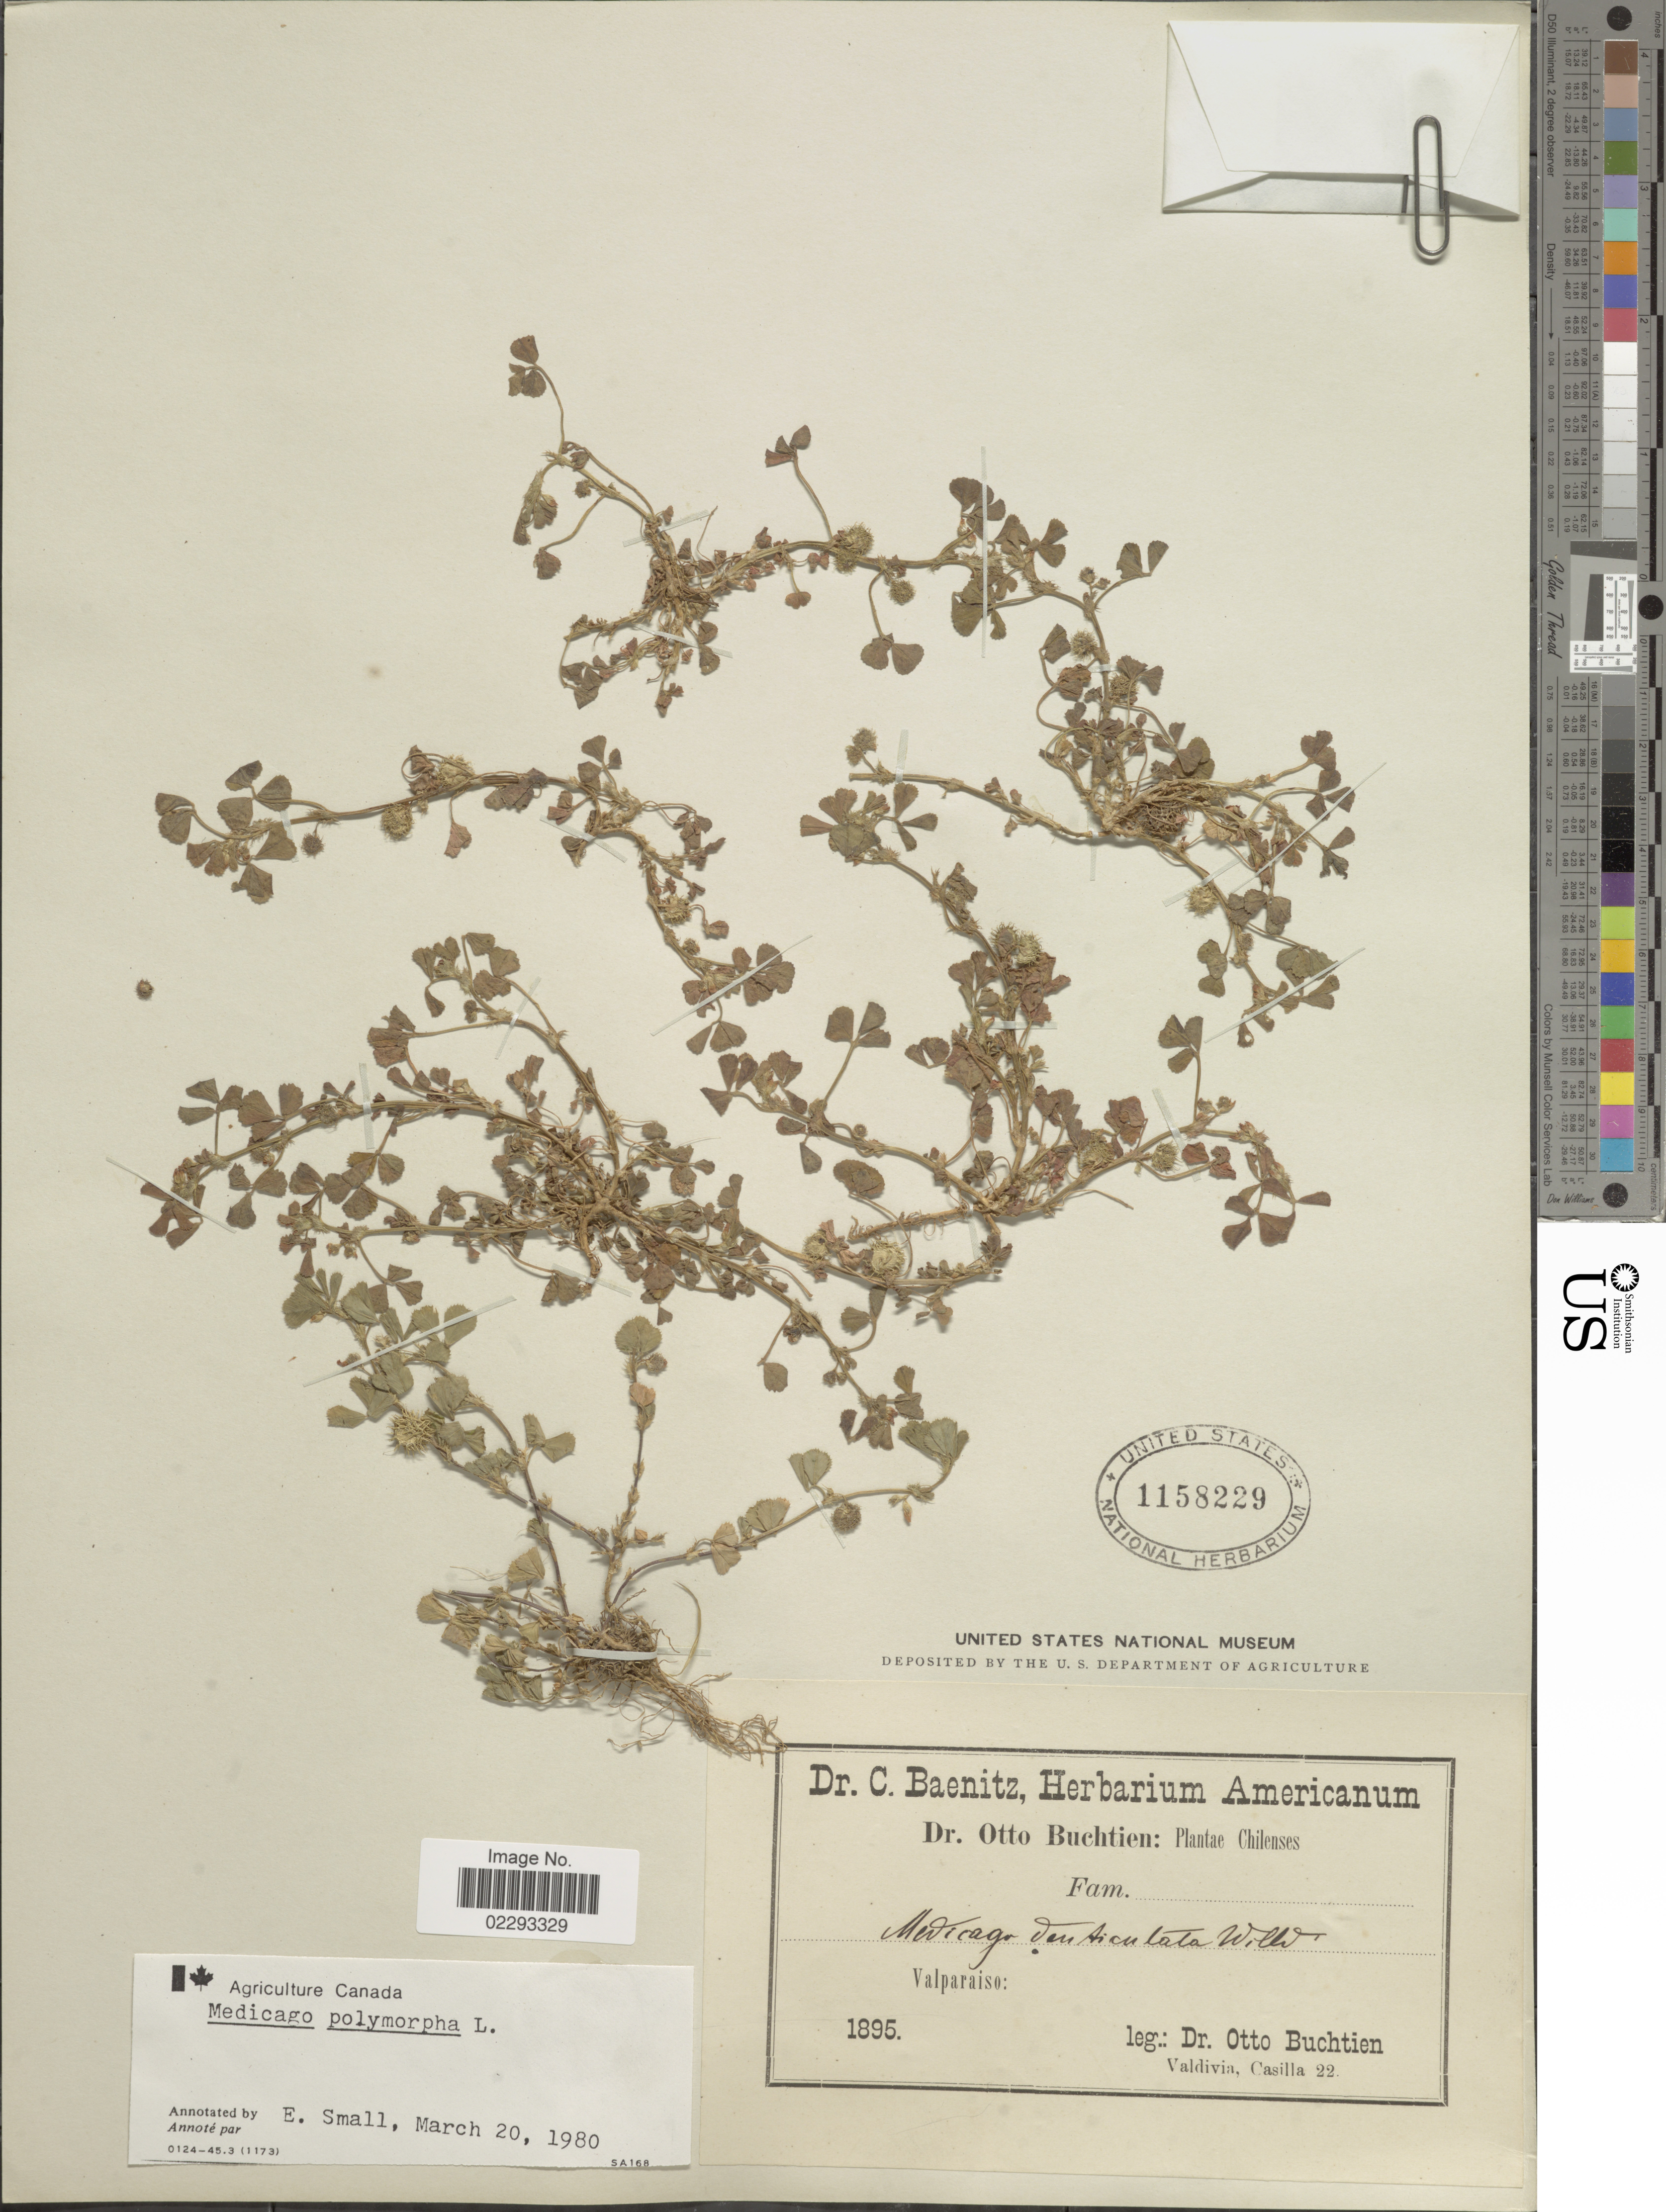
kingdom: Plantae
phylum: Tracheophyta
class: Magnoliopsida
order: Fabales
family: Fabaceae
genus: Medicago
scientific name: Medicago polymorpha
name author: L.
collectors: O. Buchtien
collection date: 1895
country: Chile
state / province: Valparaíso (V)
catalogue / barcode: US 1158229